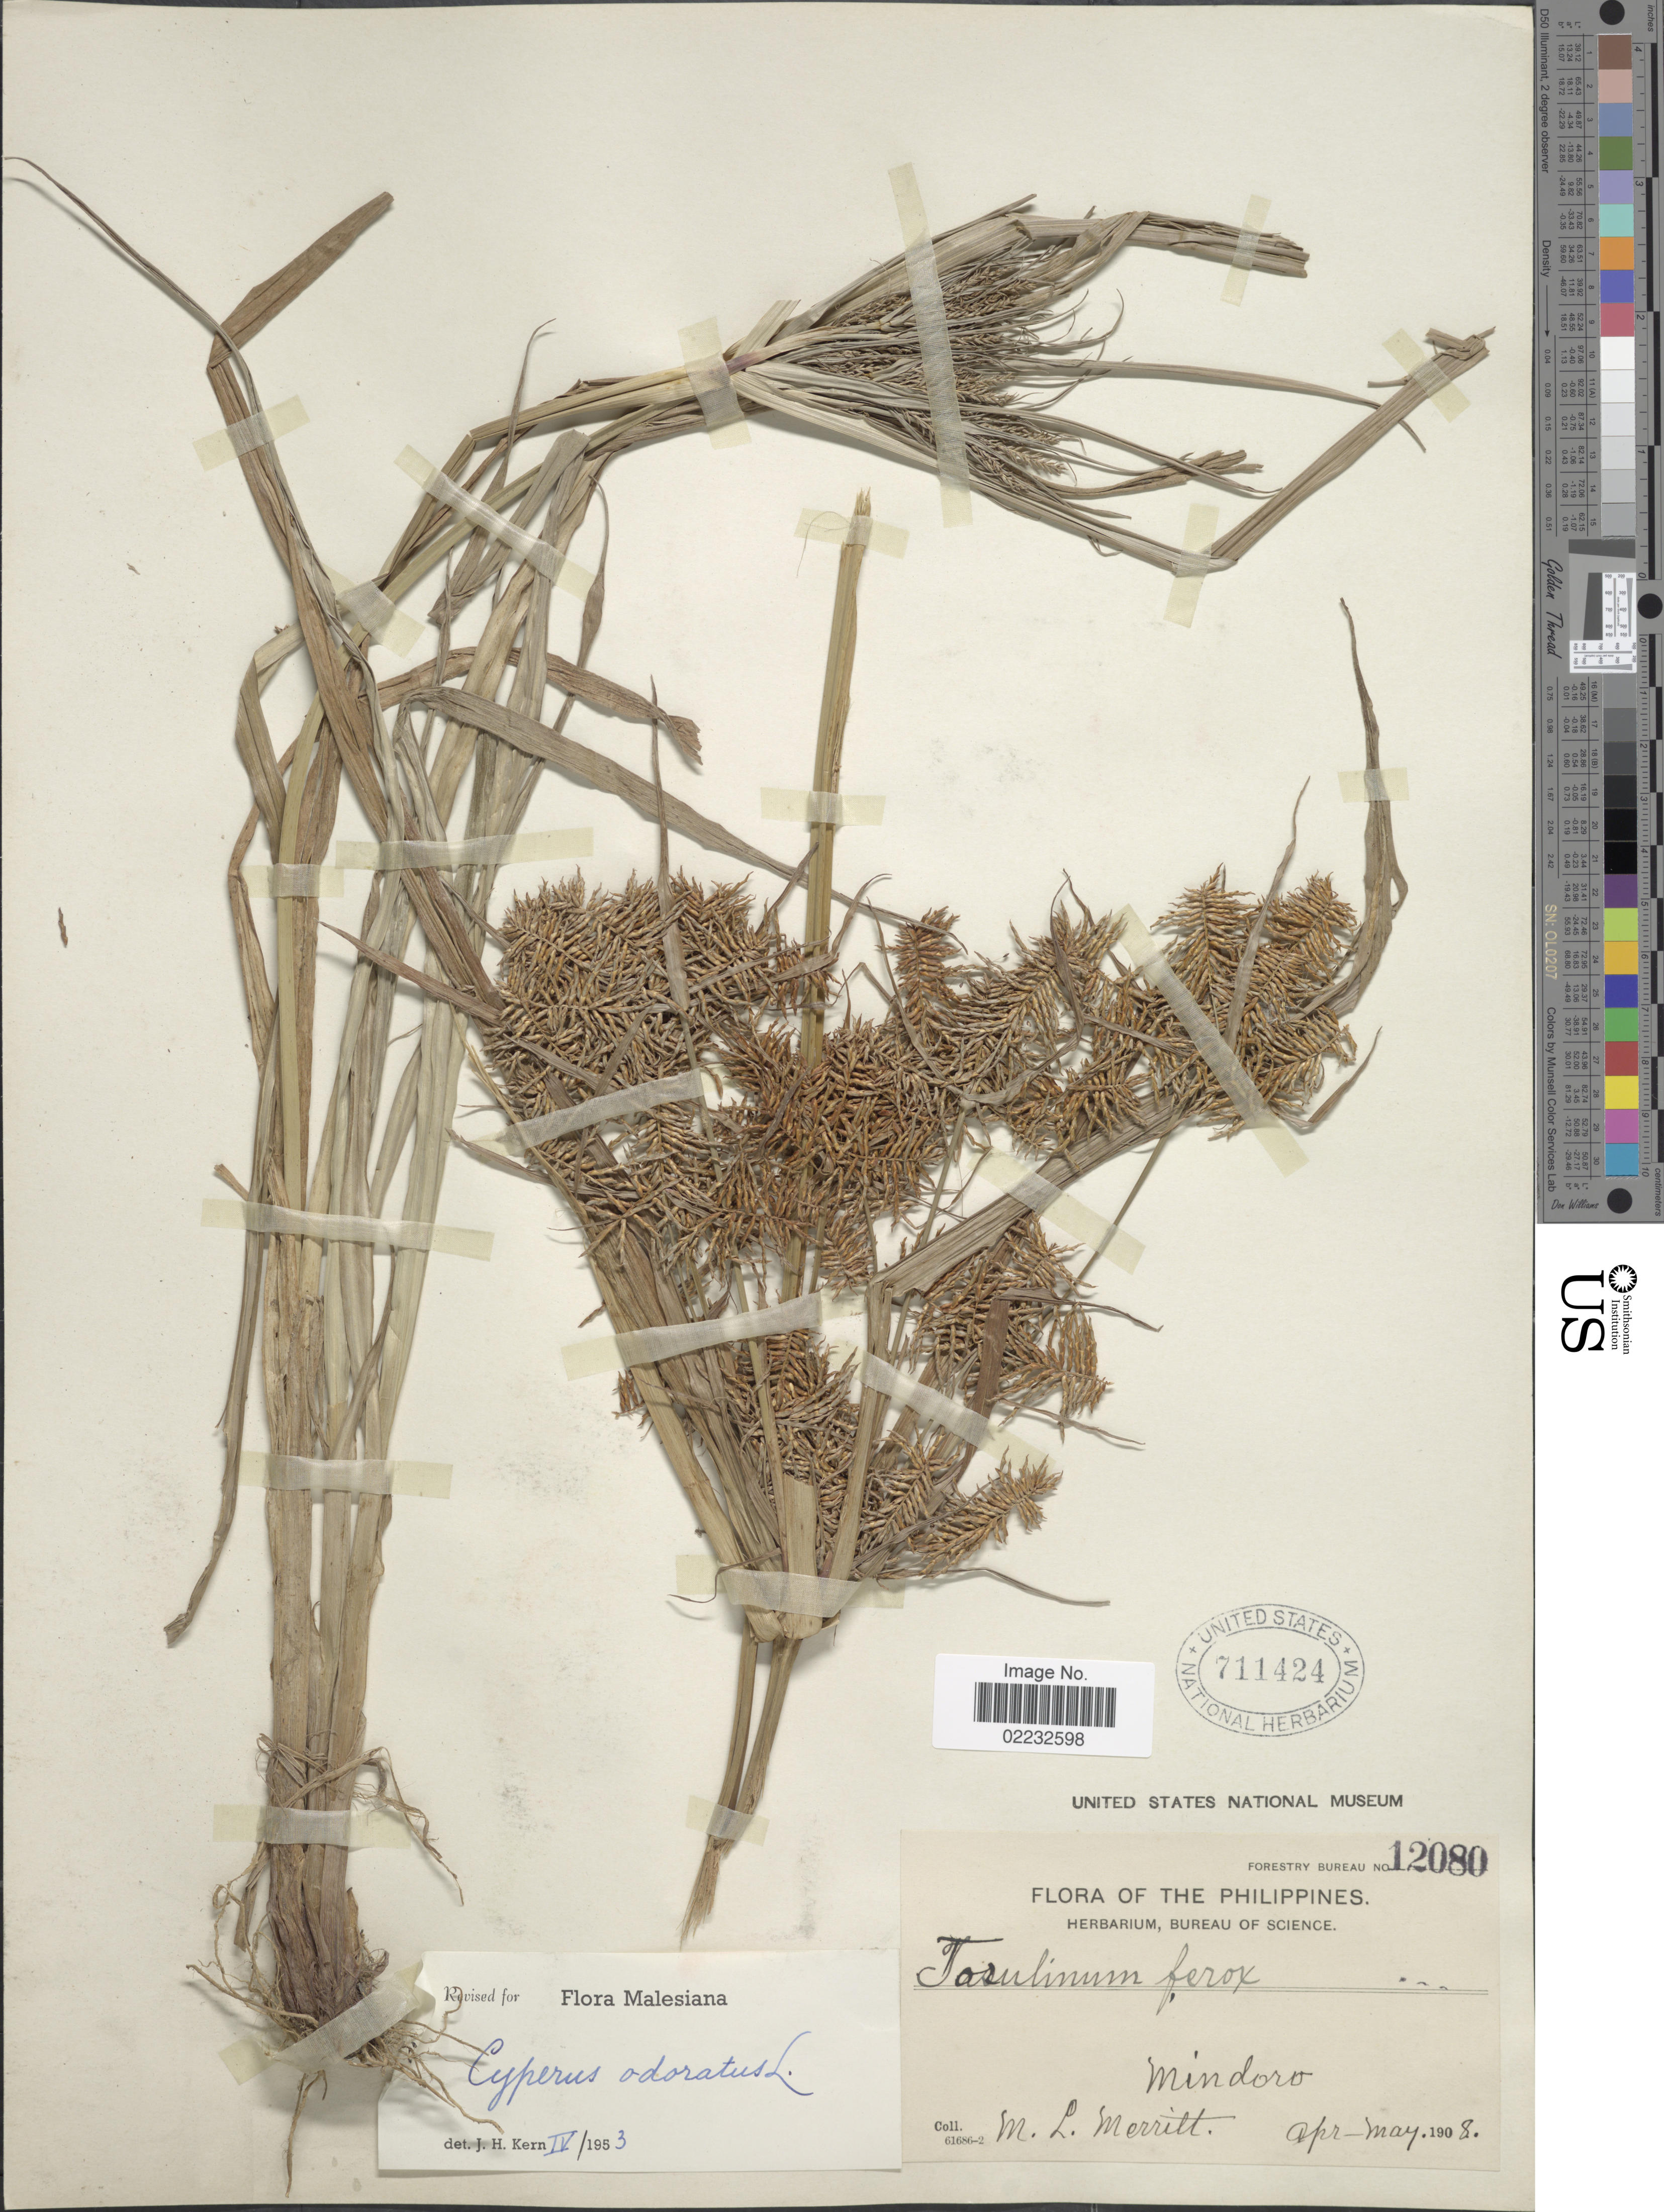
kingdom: Plantae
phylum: Tracheophyta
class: Liliopsida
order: Poales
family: Cyperaceae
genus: Cyperus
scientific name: Cyperus odoratus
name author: L.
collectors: M. L. Merritt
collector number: Forestry Bureau 12080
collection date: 1908-04/1908-05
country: Philippines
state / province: Mimaropa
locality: Mindoro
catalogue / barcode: US 711424